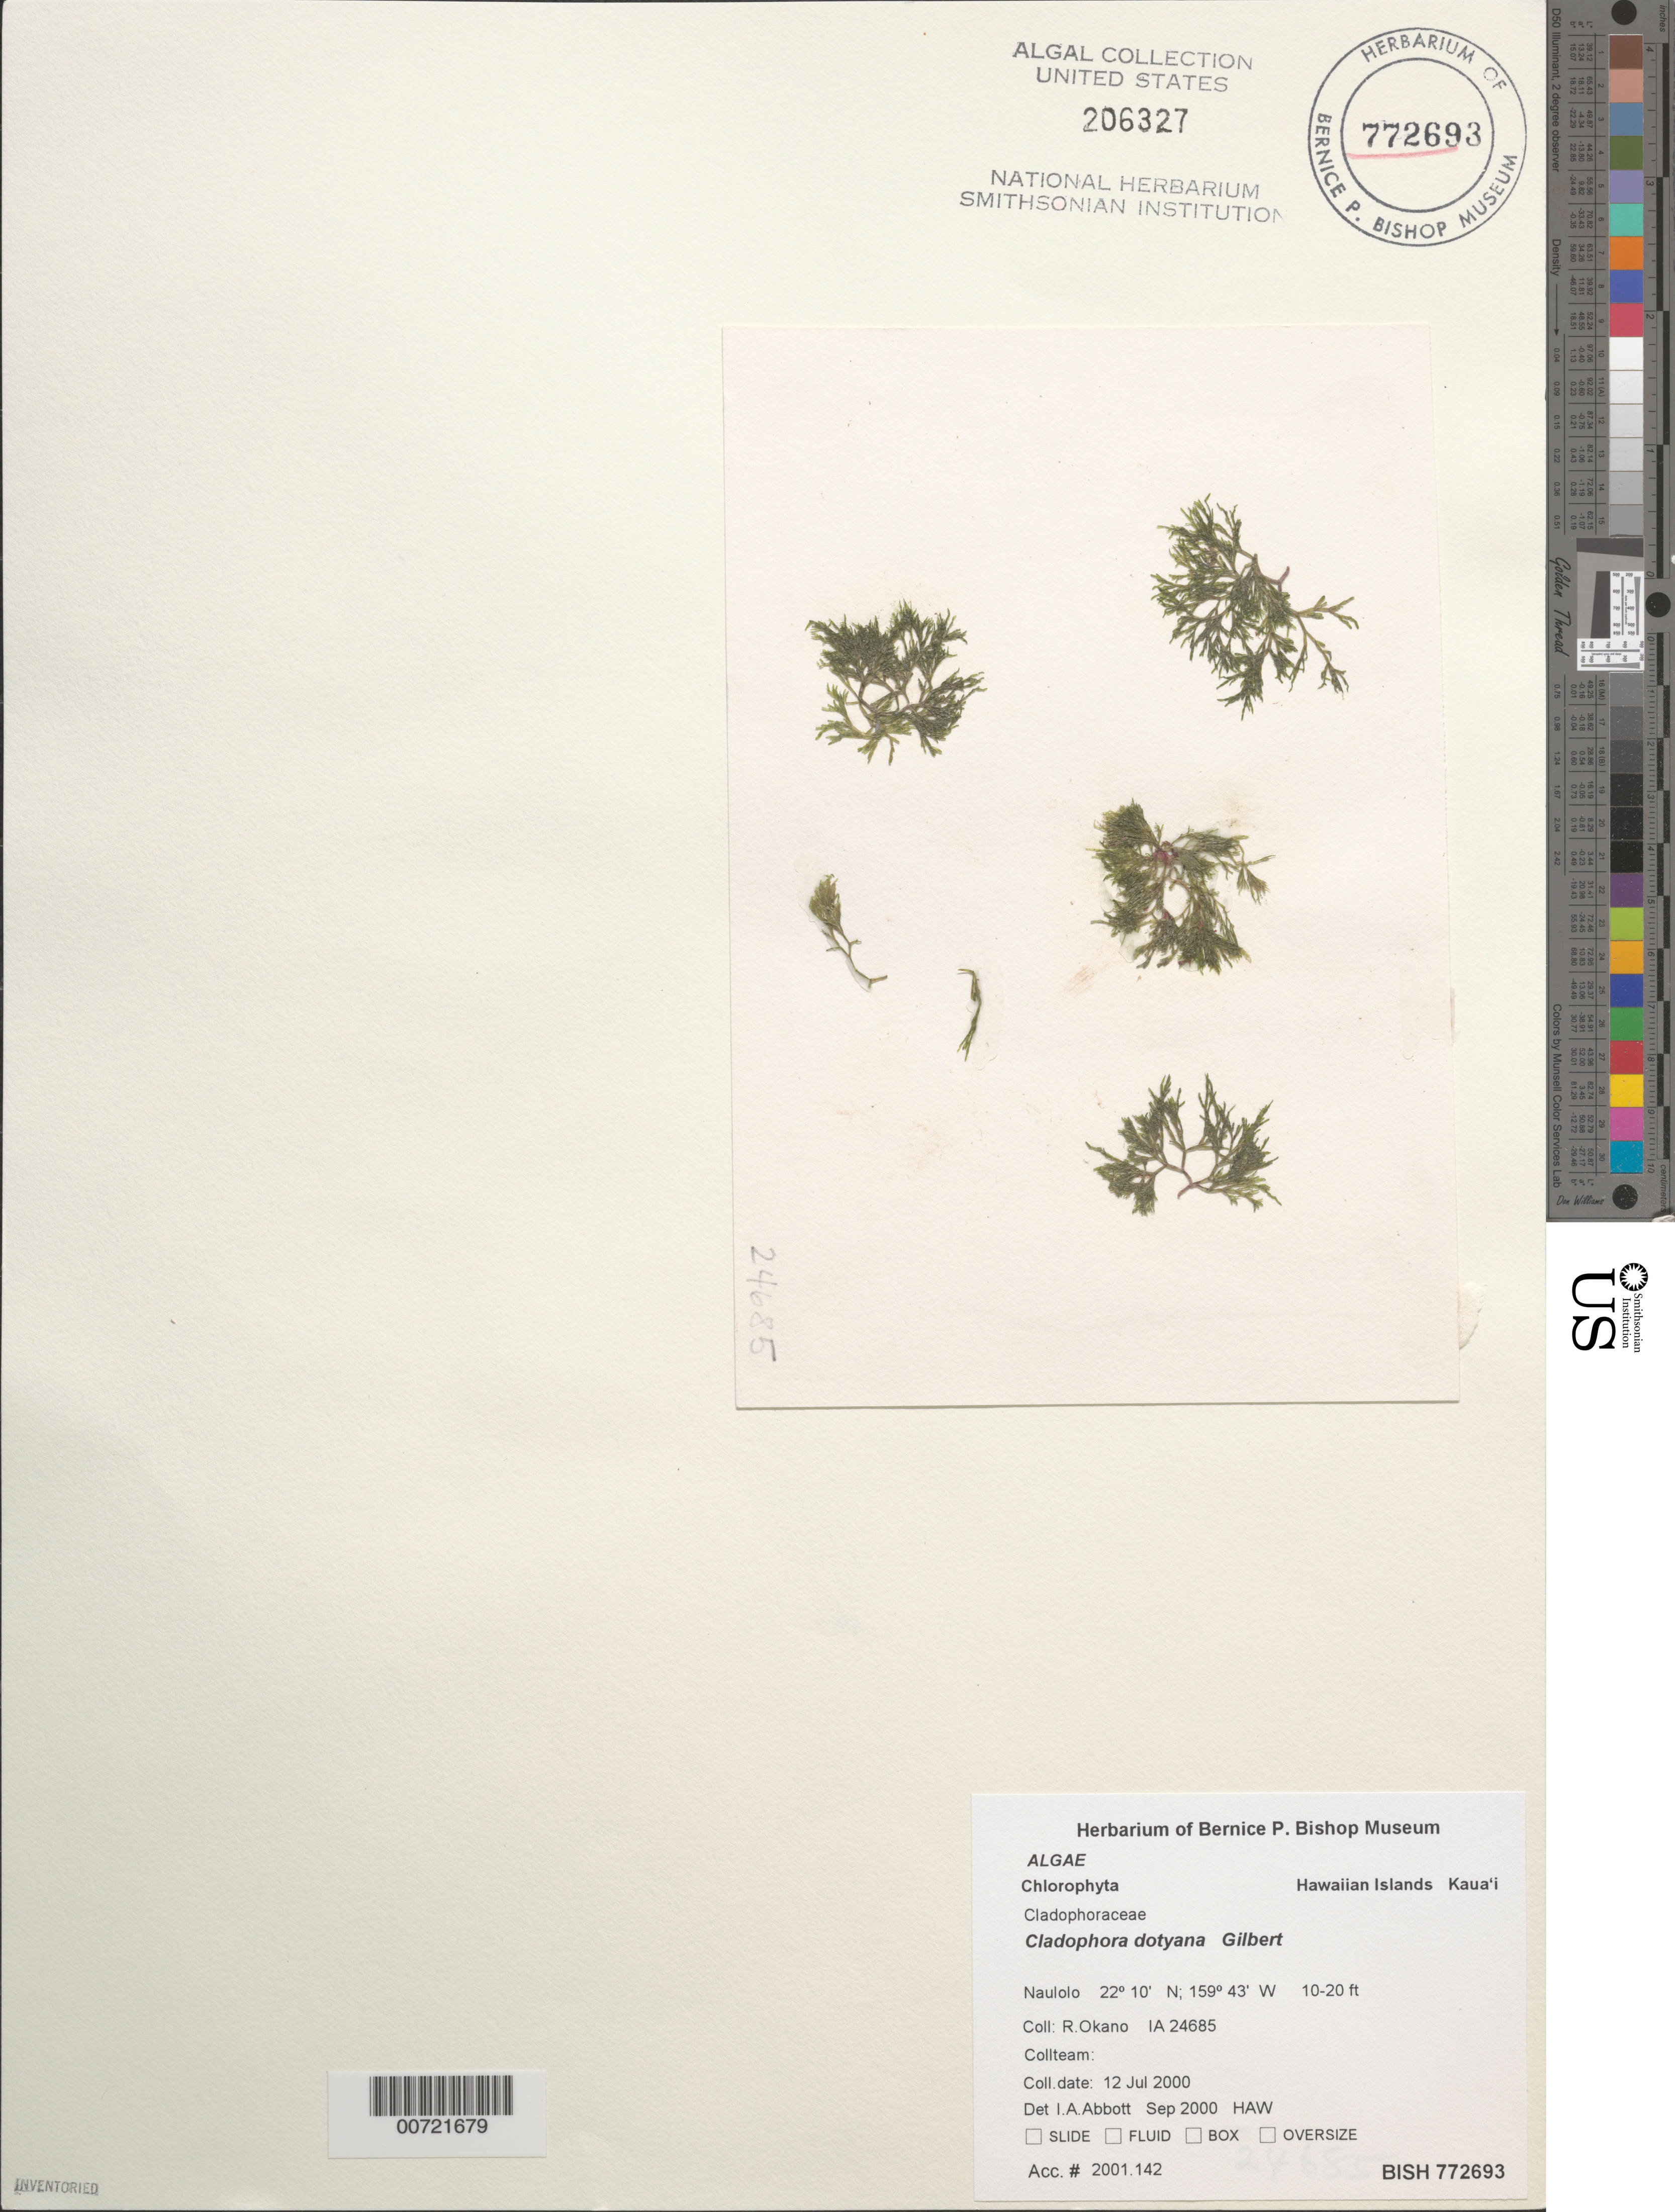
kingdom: Plantae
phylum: Chlorophyta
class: Ulvophyceae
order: Cladophorales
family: Cladophoraceae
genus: Lychaete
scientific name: Lychaete dotyana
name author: (W.J. Gilbert) M.J. Wynne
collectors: R. Okano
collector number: IAA 24685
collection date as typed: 12 Jul 2000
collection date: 2000-07-12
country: United States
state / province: Hawaii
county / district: Kauai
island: Kaua'i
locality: Naulolo Kai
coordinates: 22 10' N, 159 43' W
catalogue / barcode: US 206327